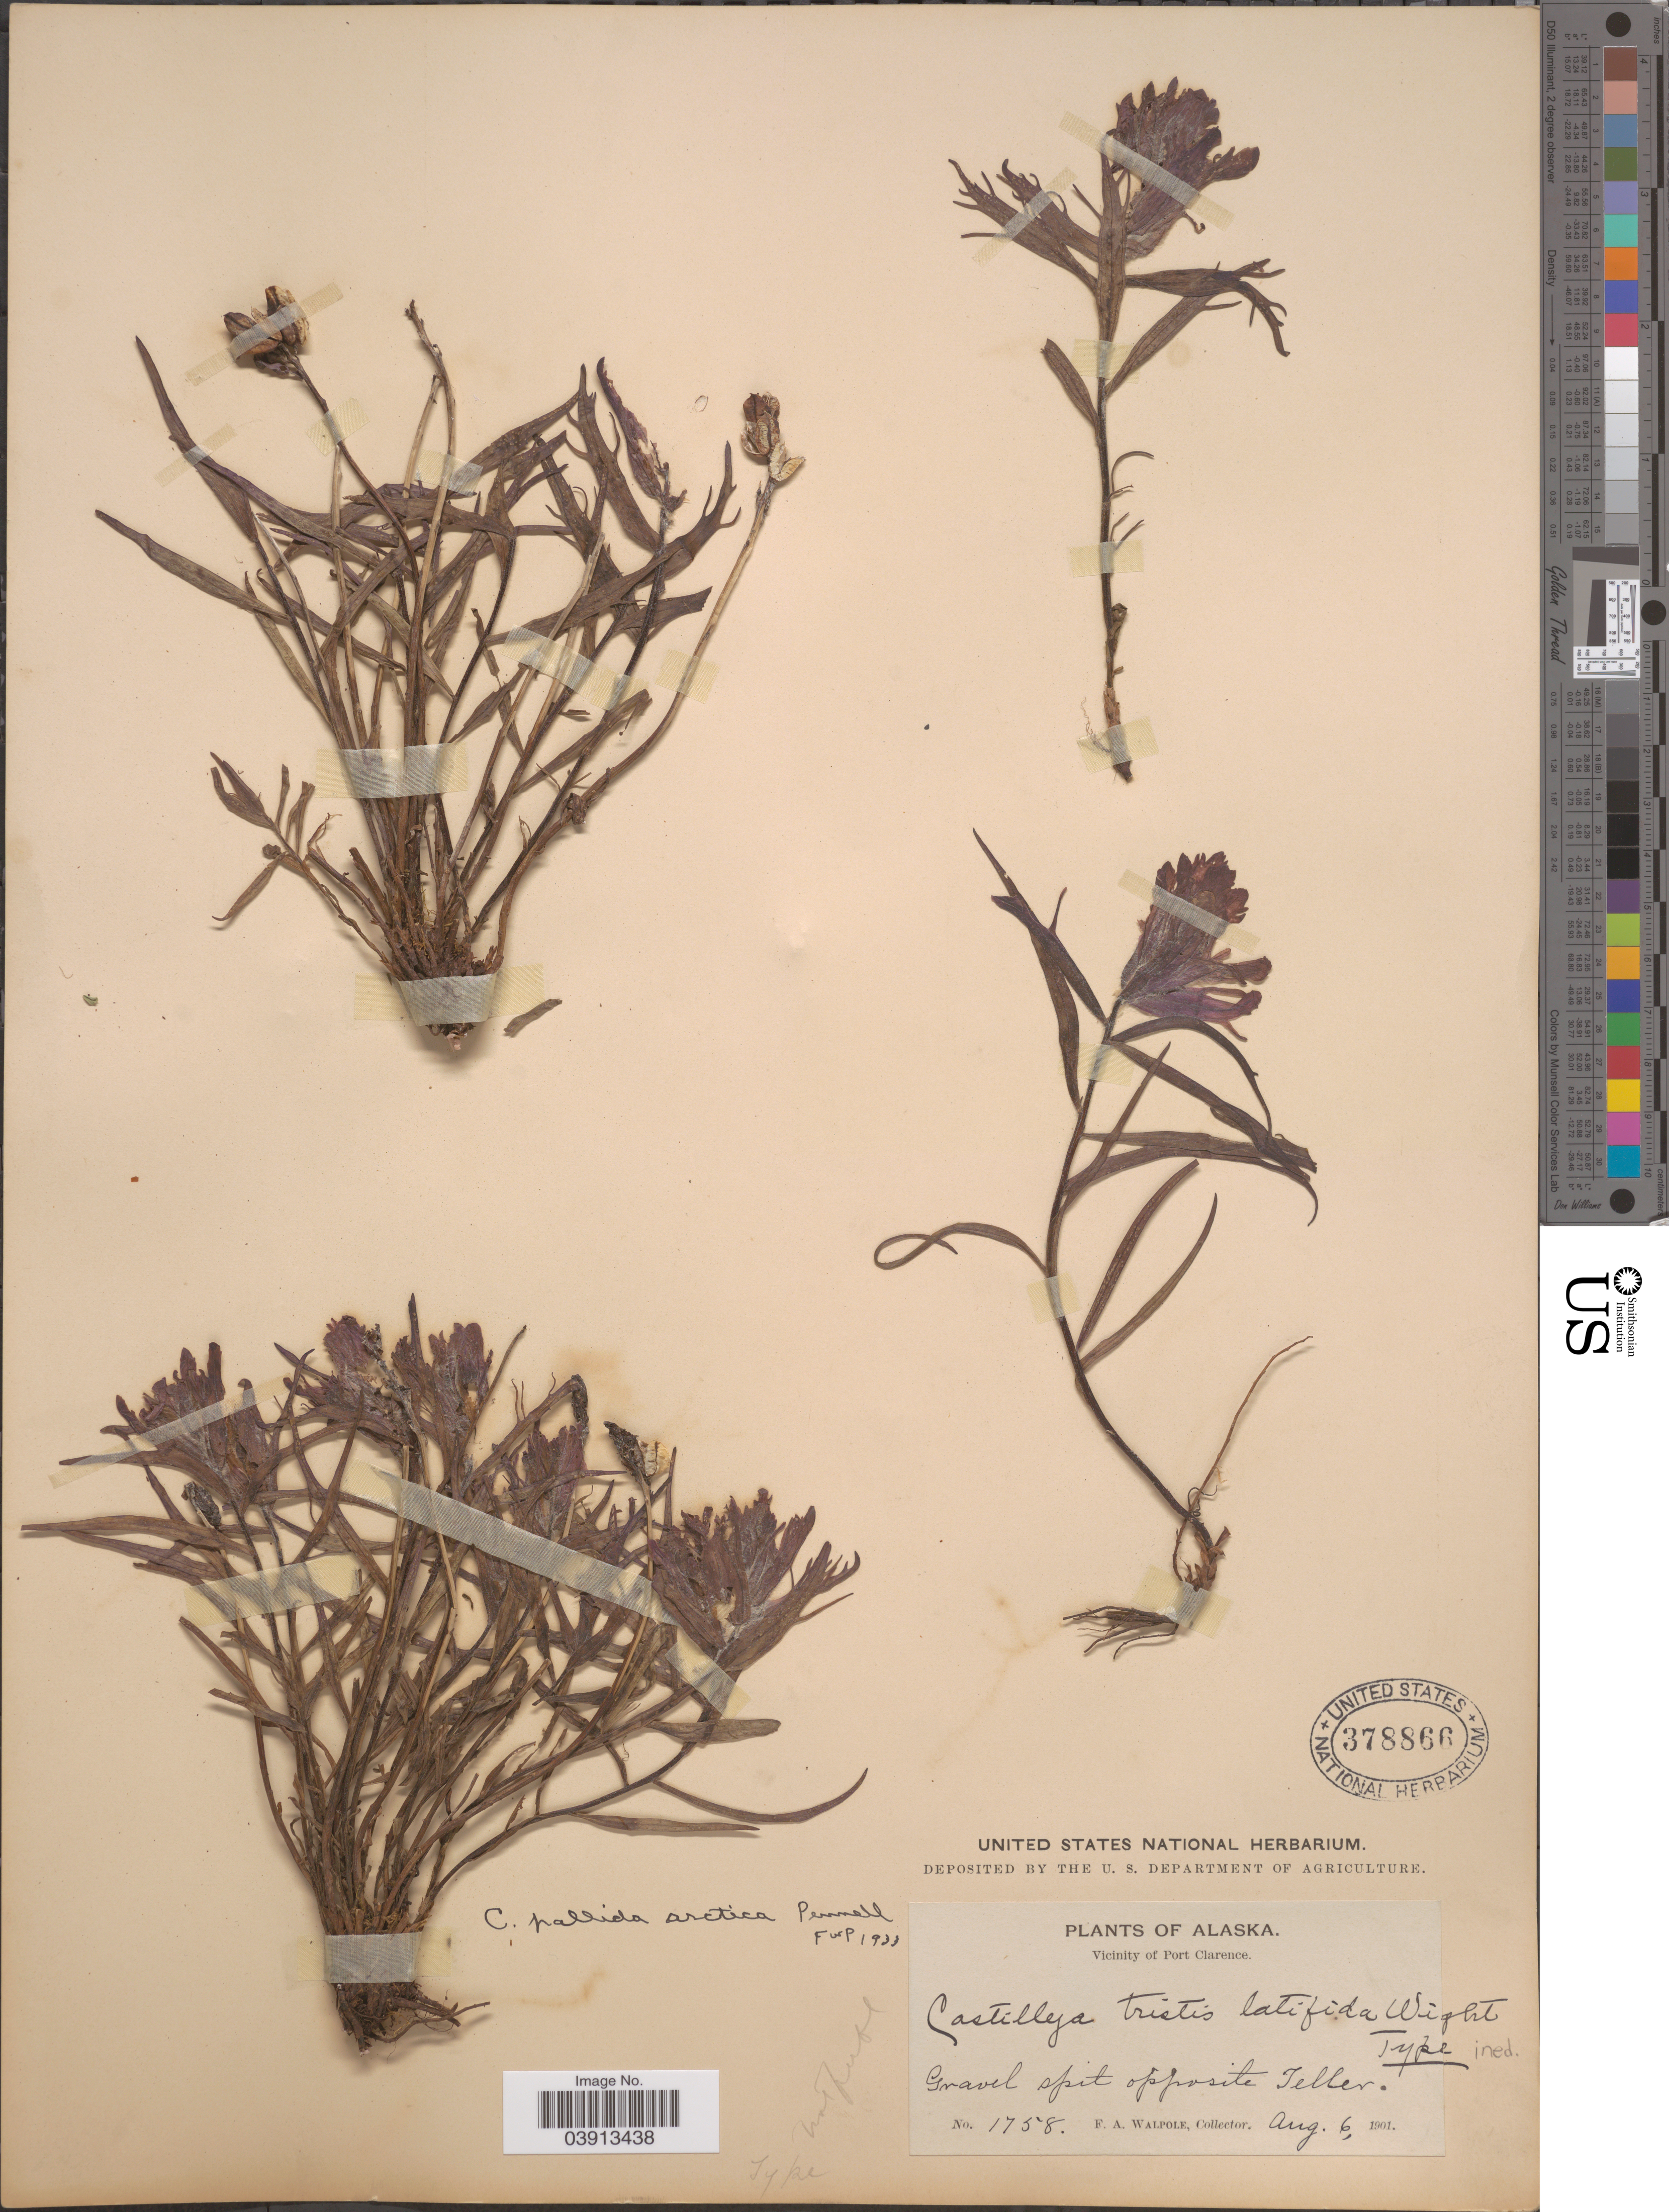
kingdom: Plantae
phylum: Tracheophyta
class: Magnoliopsida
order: Lamiales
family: Orobanchaceae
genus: Castilleja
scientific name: Castilleja pallida var. elegans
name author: (Malte) Pennell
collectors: F. Walpole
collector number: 1758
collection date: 1901-08-06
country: United States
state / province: Alaska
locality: Vicinity of Port Clarence. Gravel spit pposite Teller.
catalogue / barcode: US 378866